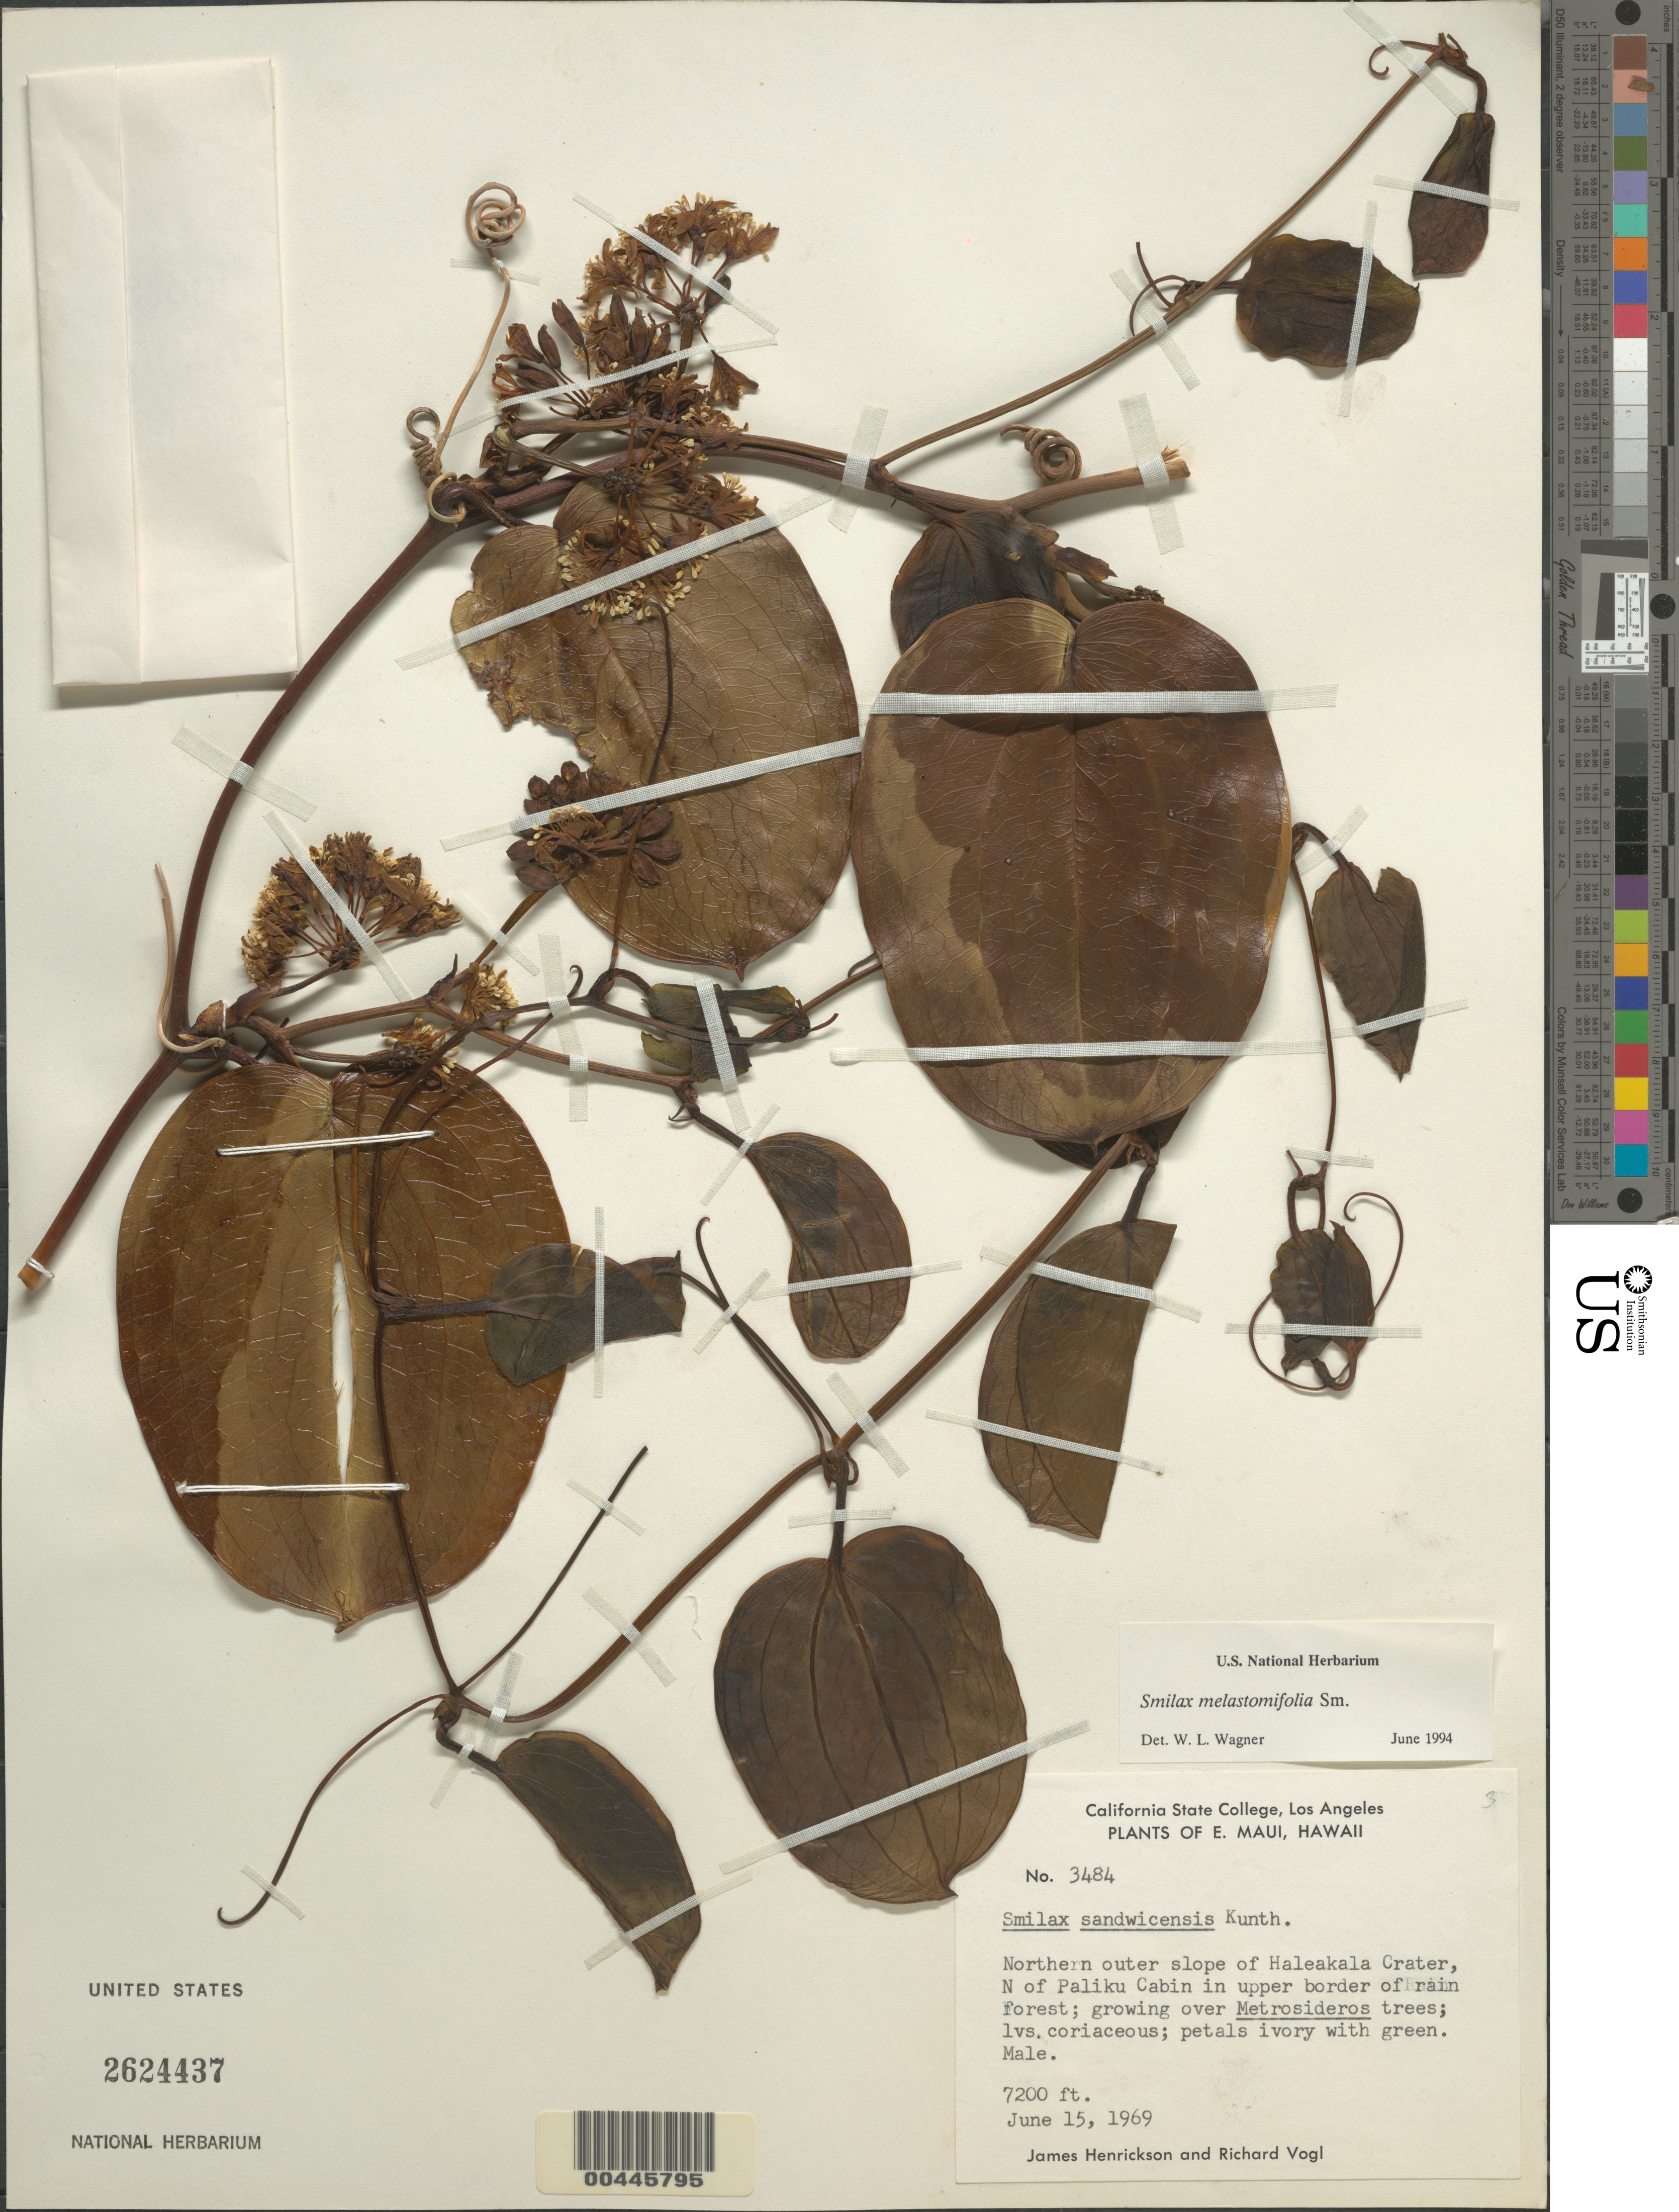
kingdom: Plantae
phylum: Tracheophyta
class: Liliopsida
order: Liliales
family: Smilacaceae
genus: Smilax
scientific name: Smilax melastomifolia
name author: Sm.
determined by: Wagner, W. L., (BOT), Smithsonian Institution - National Museum of Natural History (UNITED STATES)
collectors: J. S. Henrickson & R. Vogl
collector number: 3484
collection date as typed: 15 Jun 1969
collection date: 1969-06-15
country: United States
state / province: Hawaii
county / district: Maui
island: Maui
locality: E Maui, N outer slope of Haleakala Crater, N of Paliku Cabin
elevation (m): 2195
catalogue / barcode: US 2624437